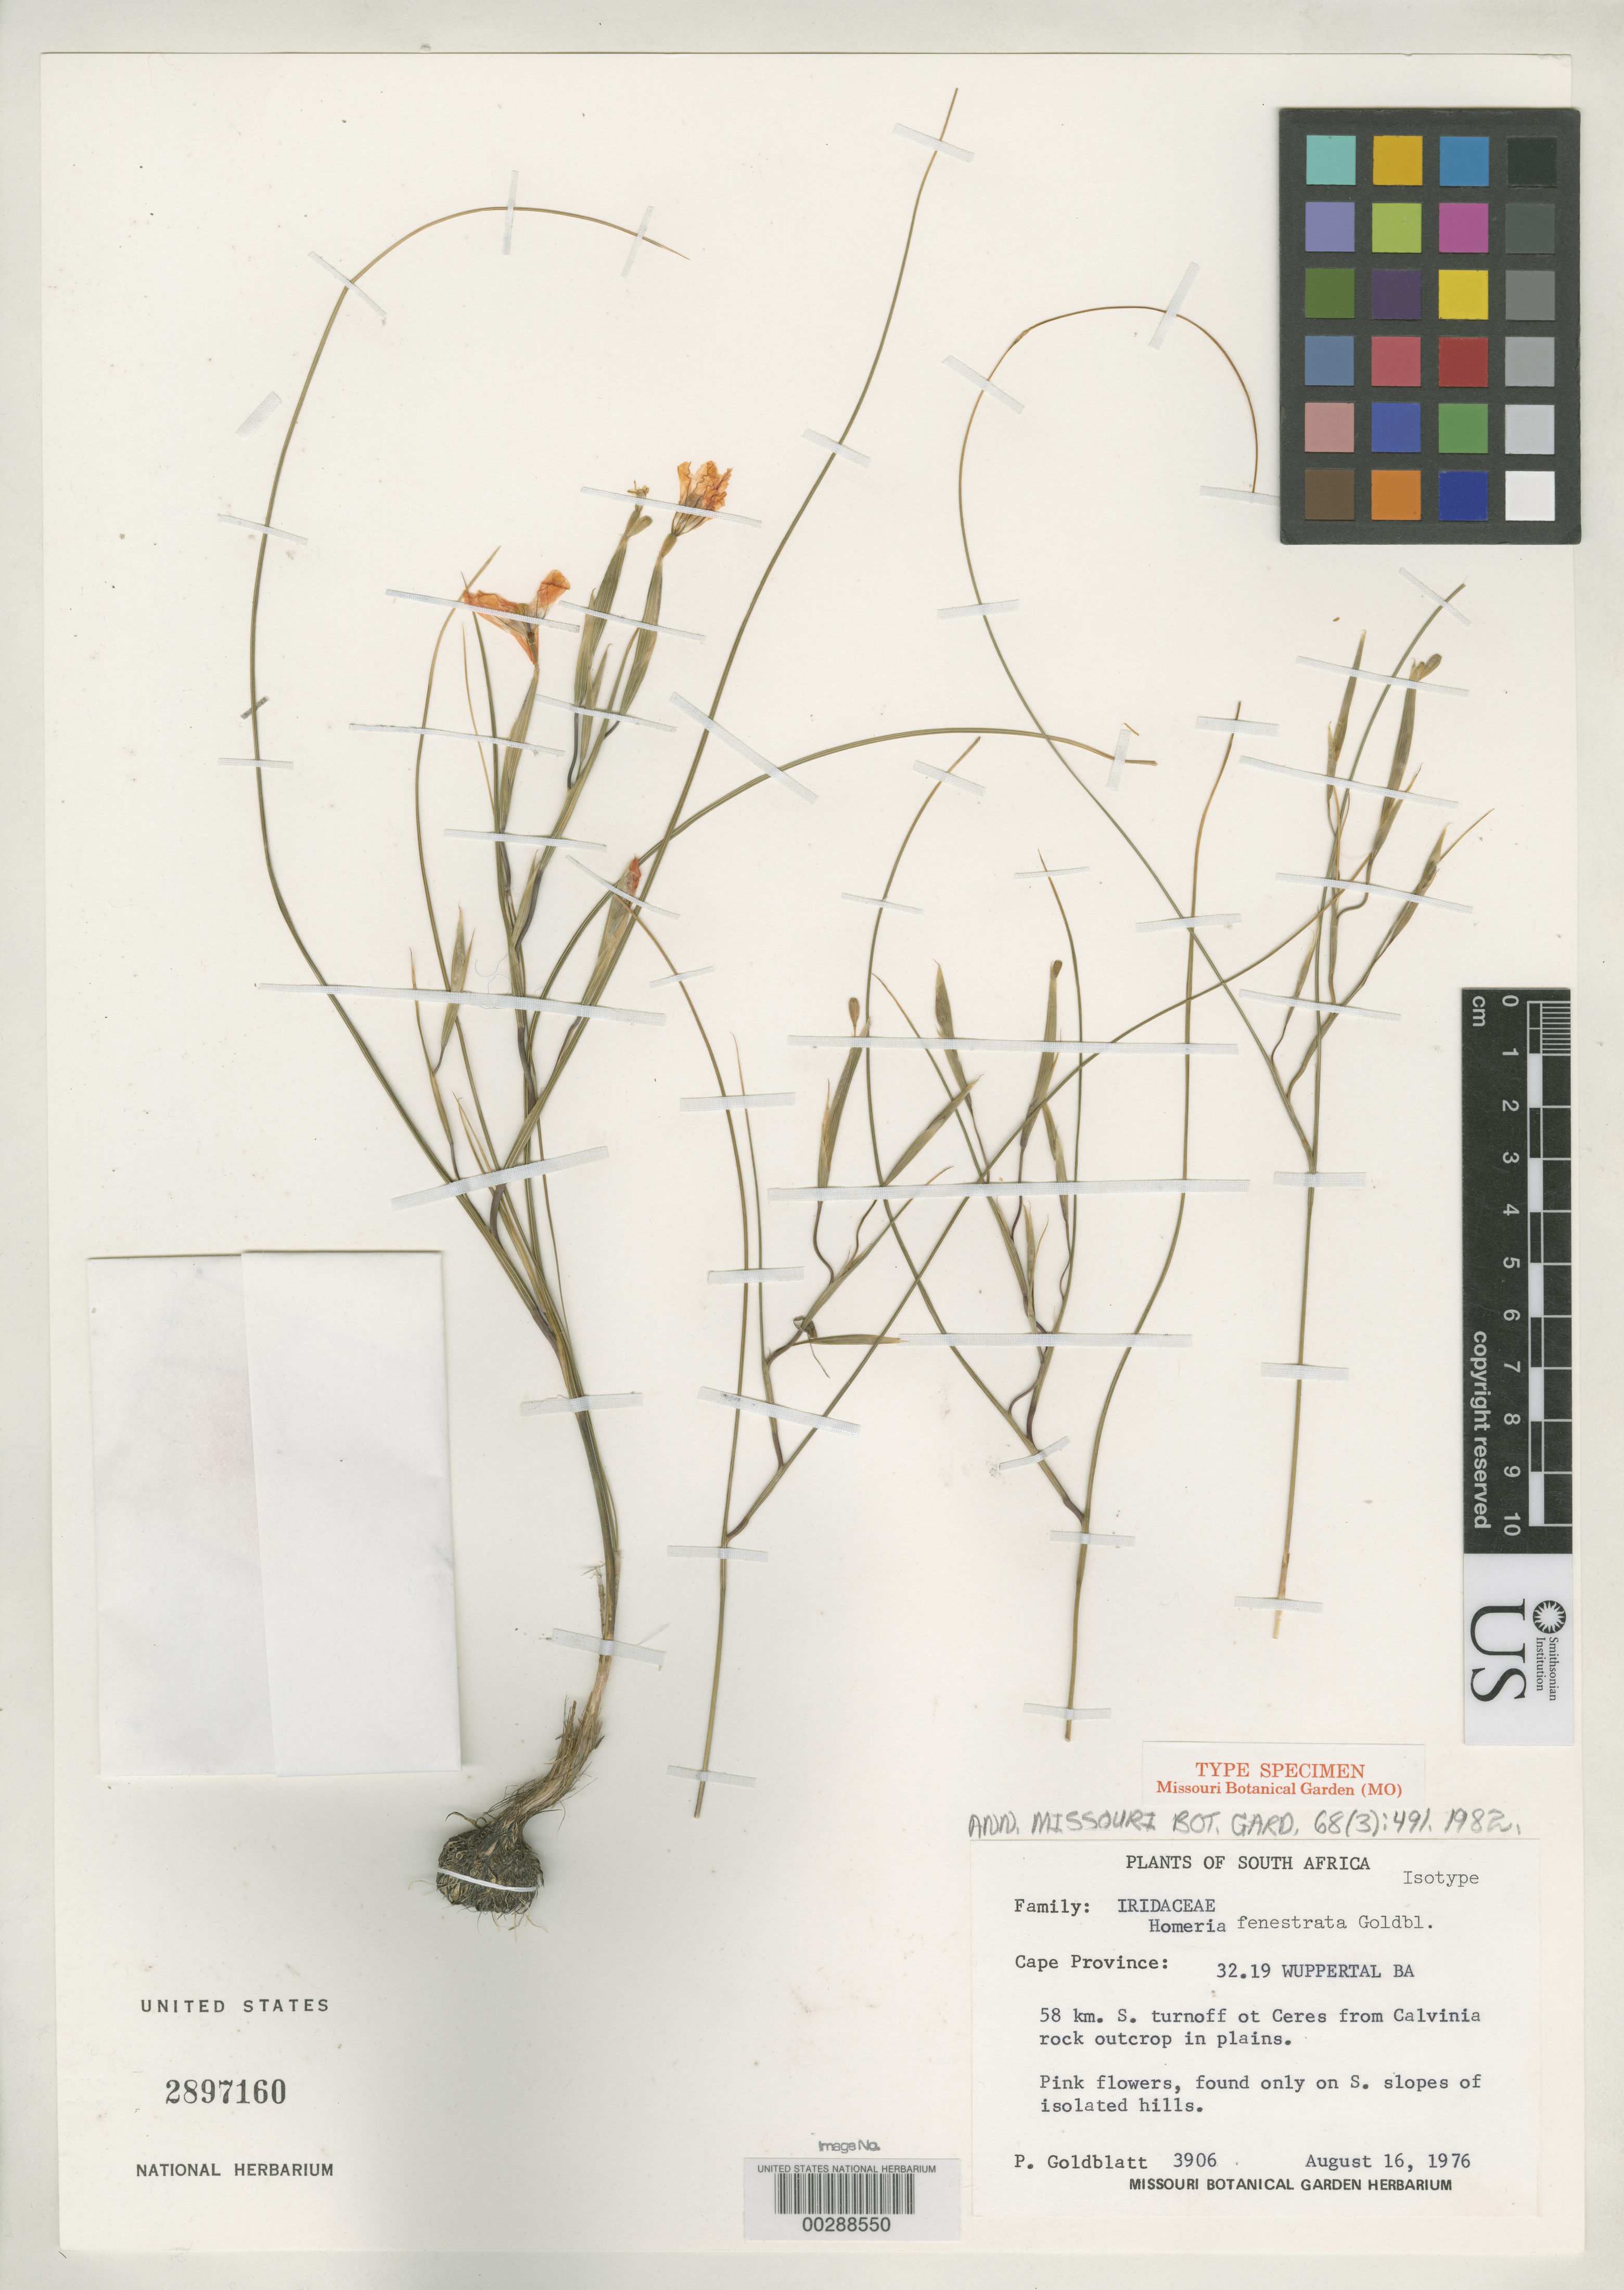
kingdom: Plantae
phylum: Tracheophyta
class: Liliopsida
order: Asparagales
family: Iridaceae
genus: Homeria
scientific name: Homeria fenestrata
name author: Goldblatt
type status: Isotype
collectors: P. Goldblatt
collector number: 3906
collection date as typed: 16 Aug 1976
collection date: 1976-08-16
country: South Africa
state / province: Western Cape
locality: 32.19 Wuppertal BA, 58 kms turnoff of Ceres from Calvinia Rock outcrop in plains.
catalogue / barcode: US 2897160